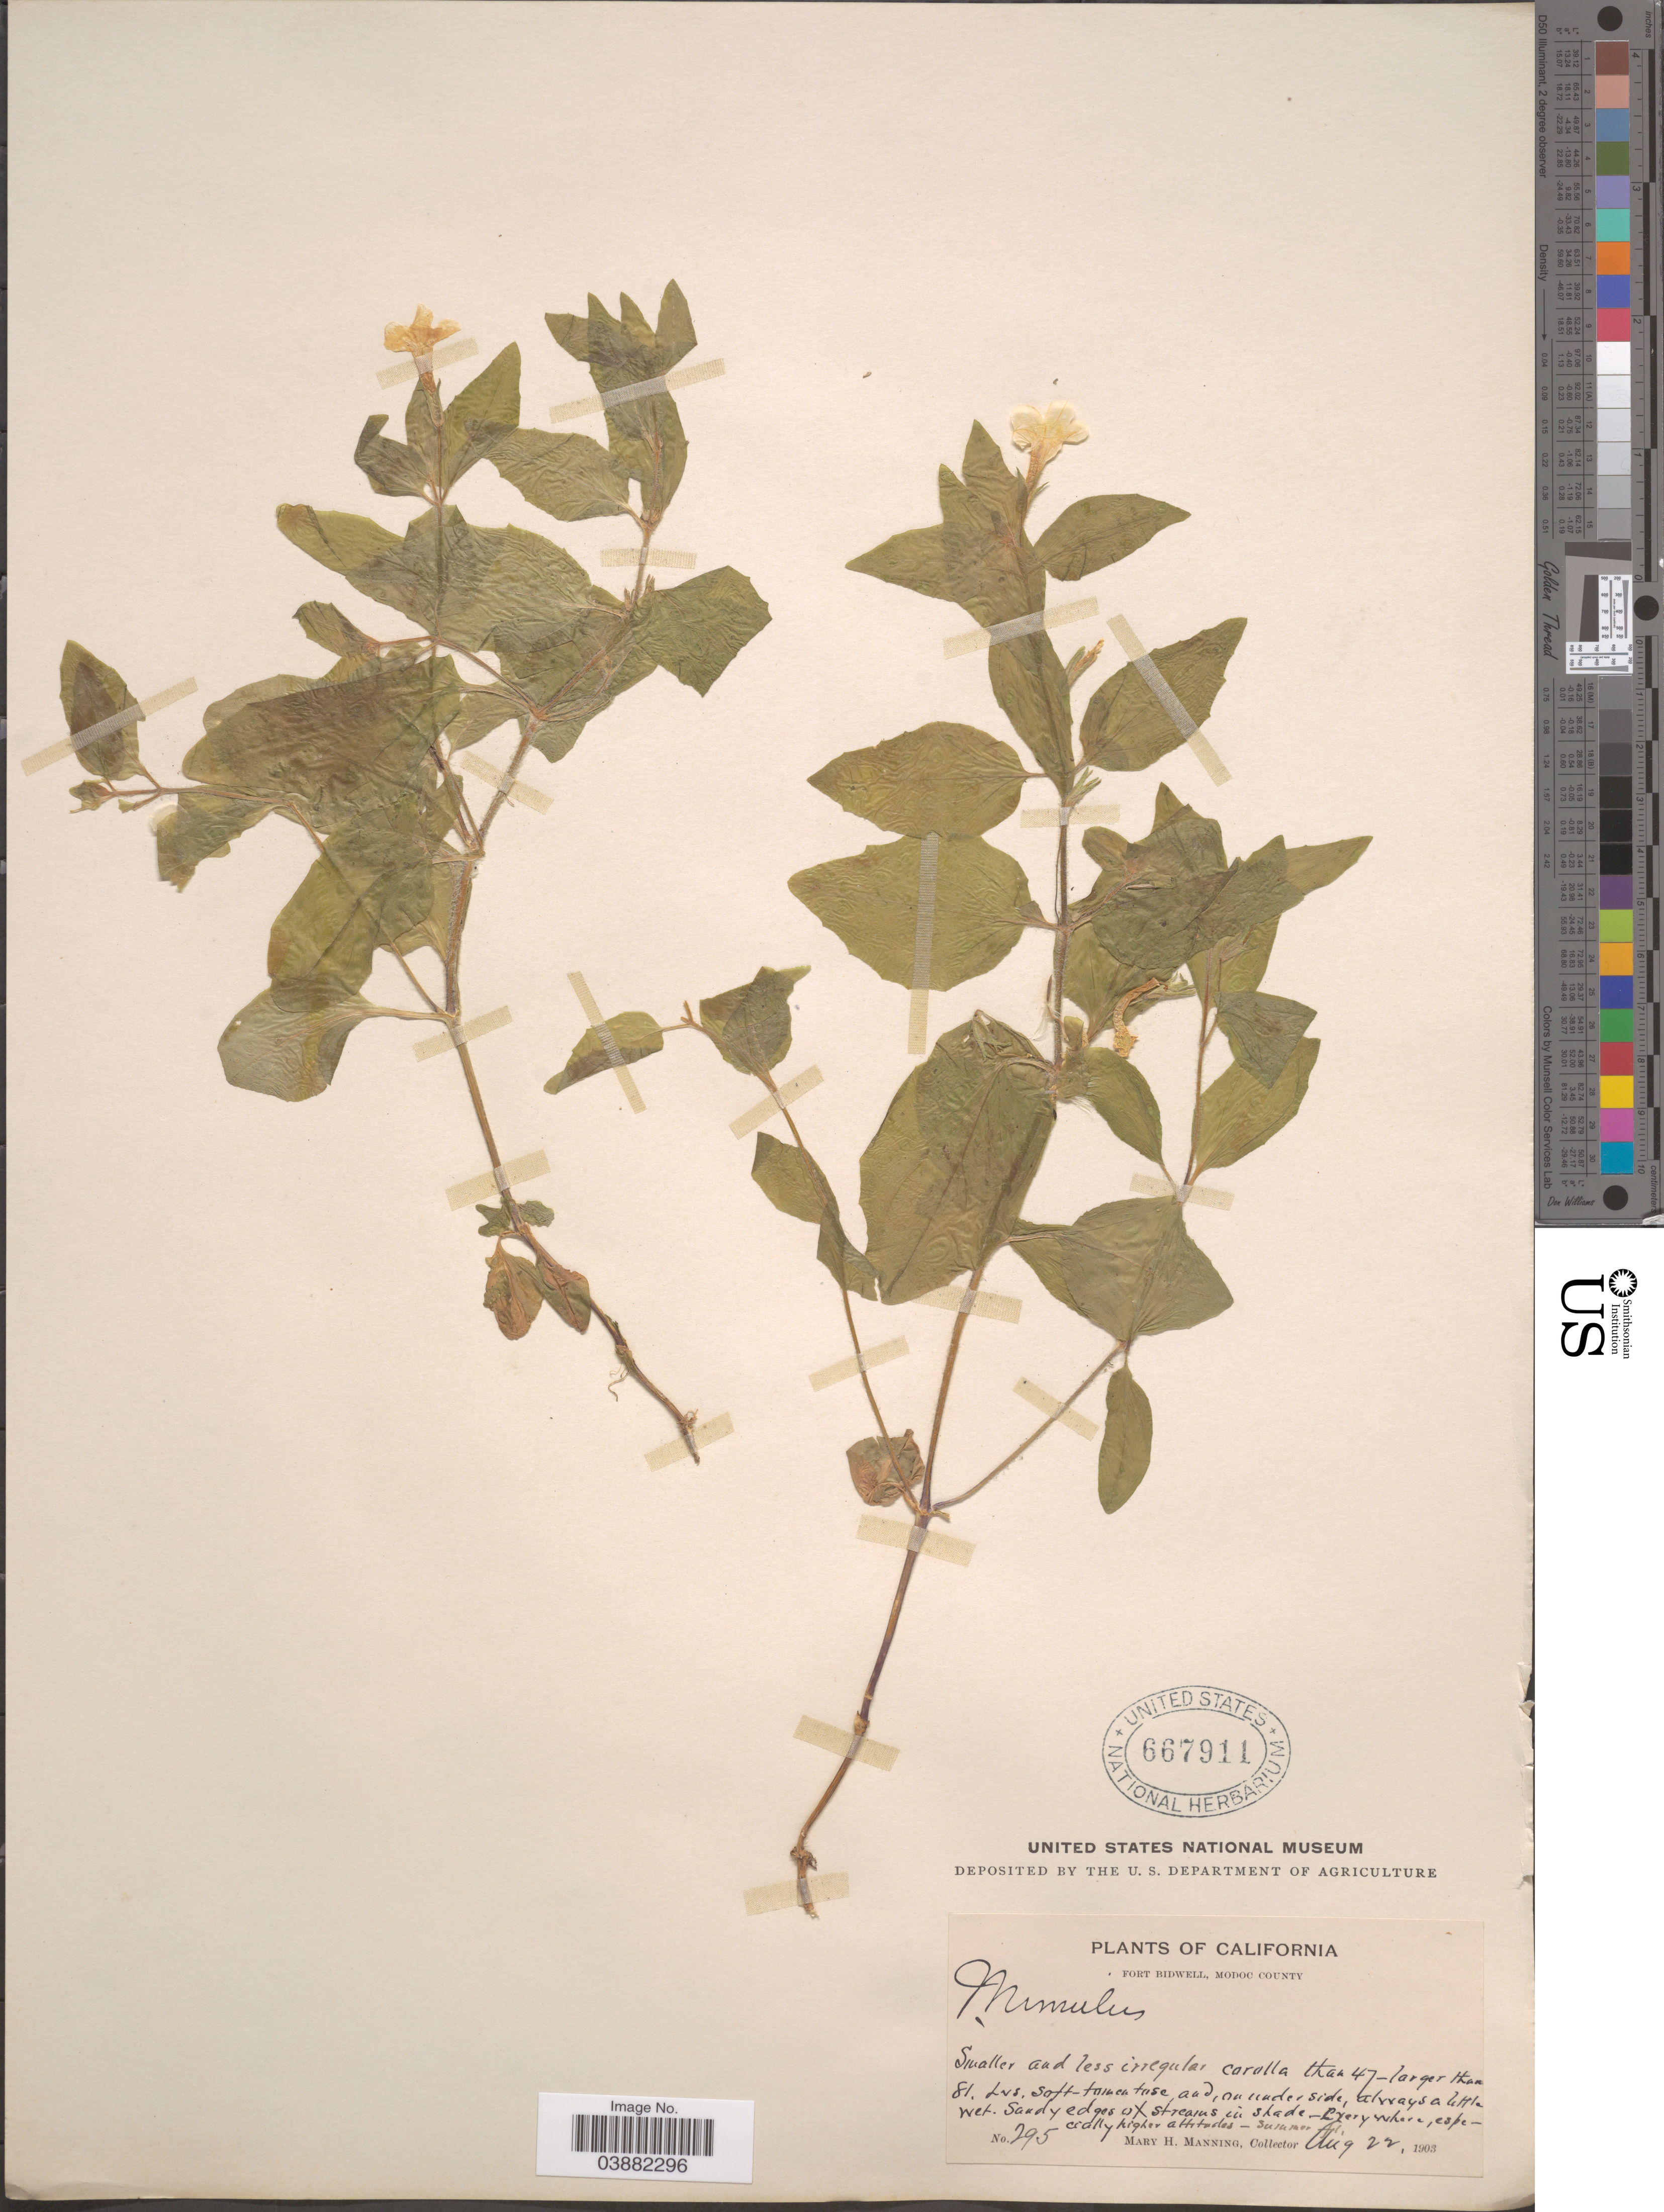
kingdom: Plantae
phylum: Tracheophyta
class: Magnoliopsida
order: Lamiales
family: Phrymaceae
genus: Mimulus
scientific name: Mimulus moschatus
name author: Douglas ex Lindl.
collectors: M. Manning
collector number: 295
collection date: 1903-08-22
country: United States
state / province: California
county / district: Modoc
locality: Fort Bidwell, Modoc County.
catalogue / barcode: US 667911